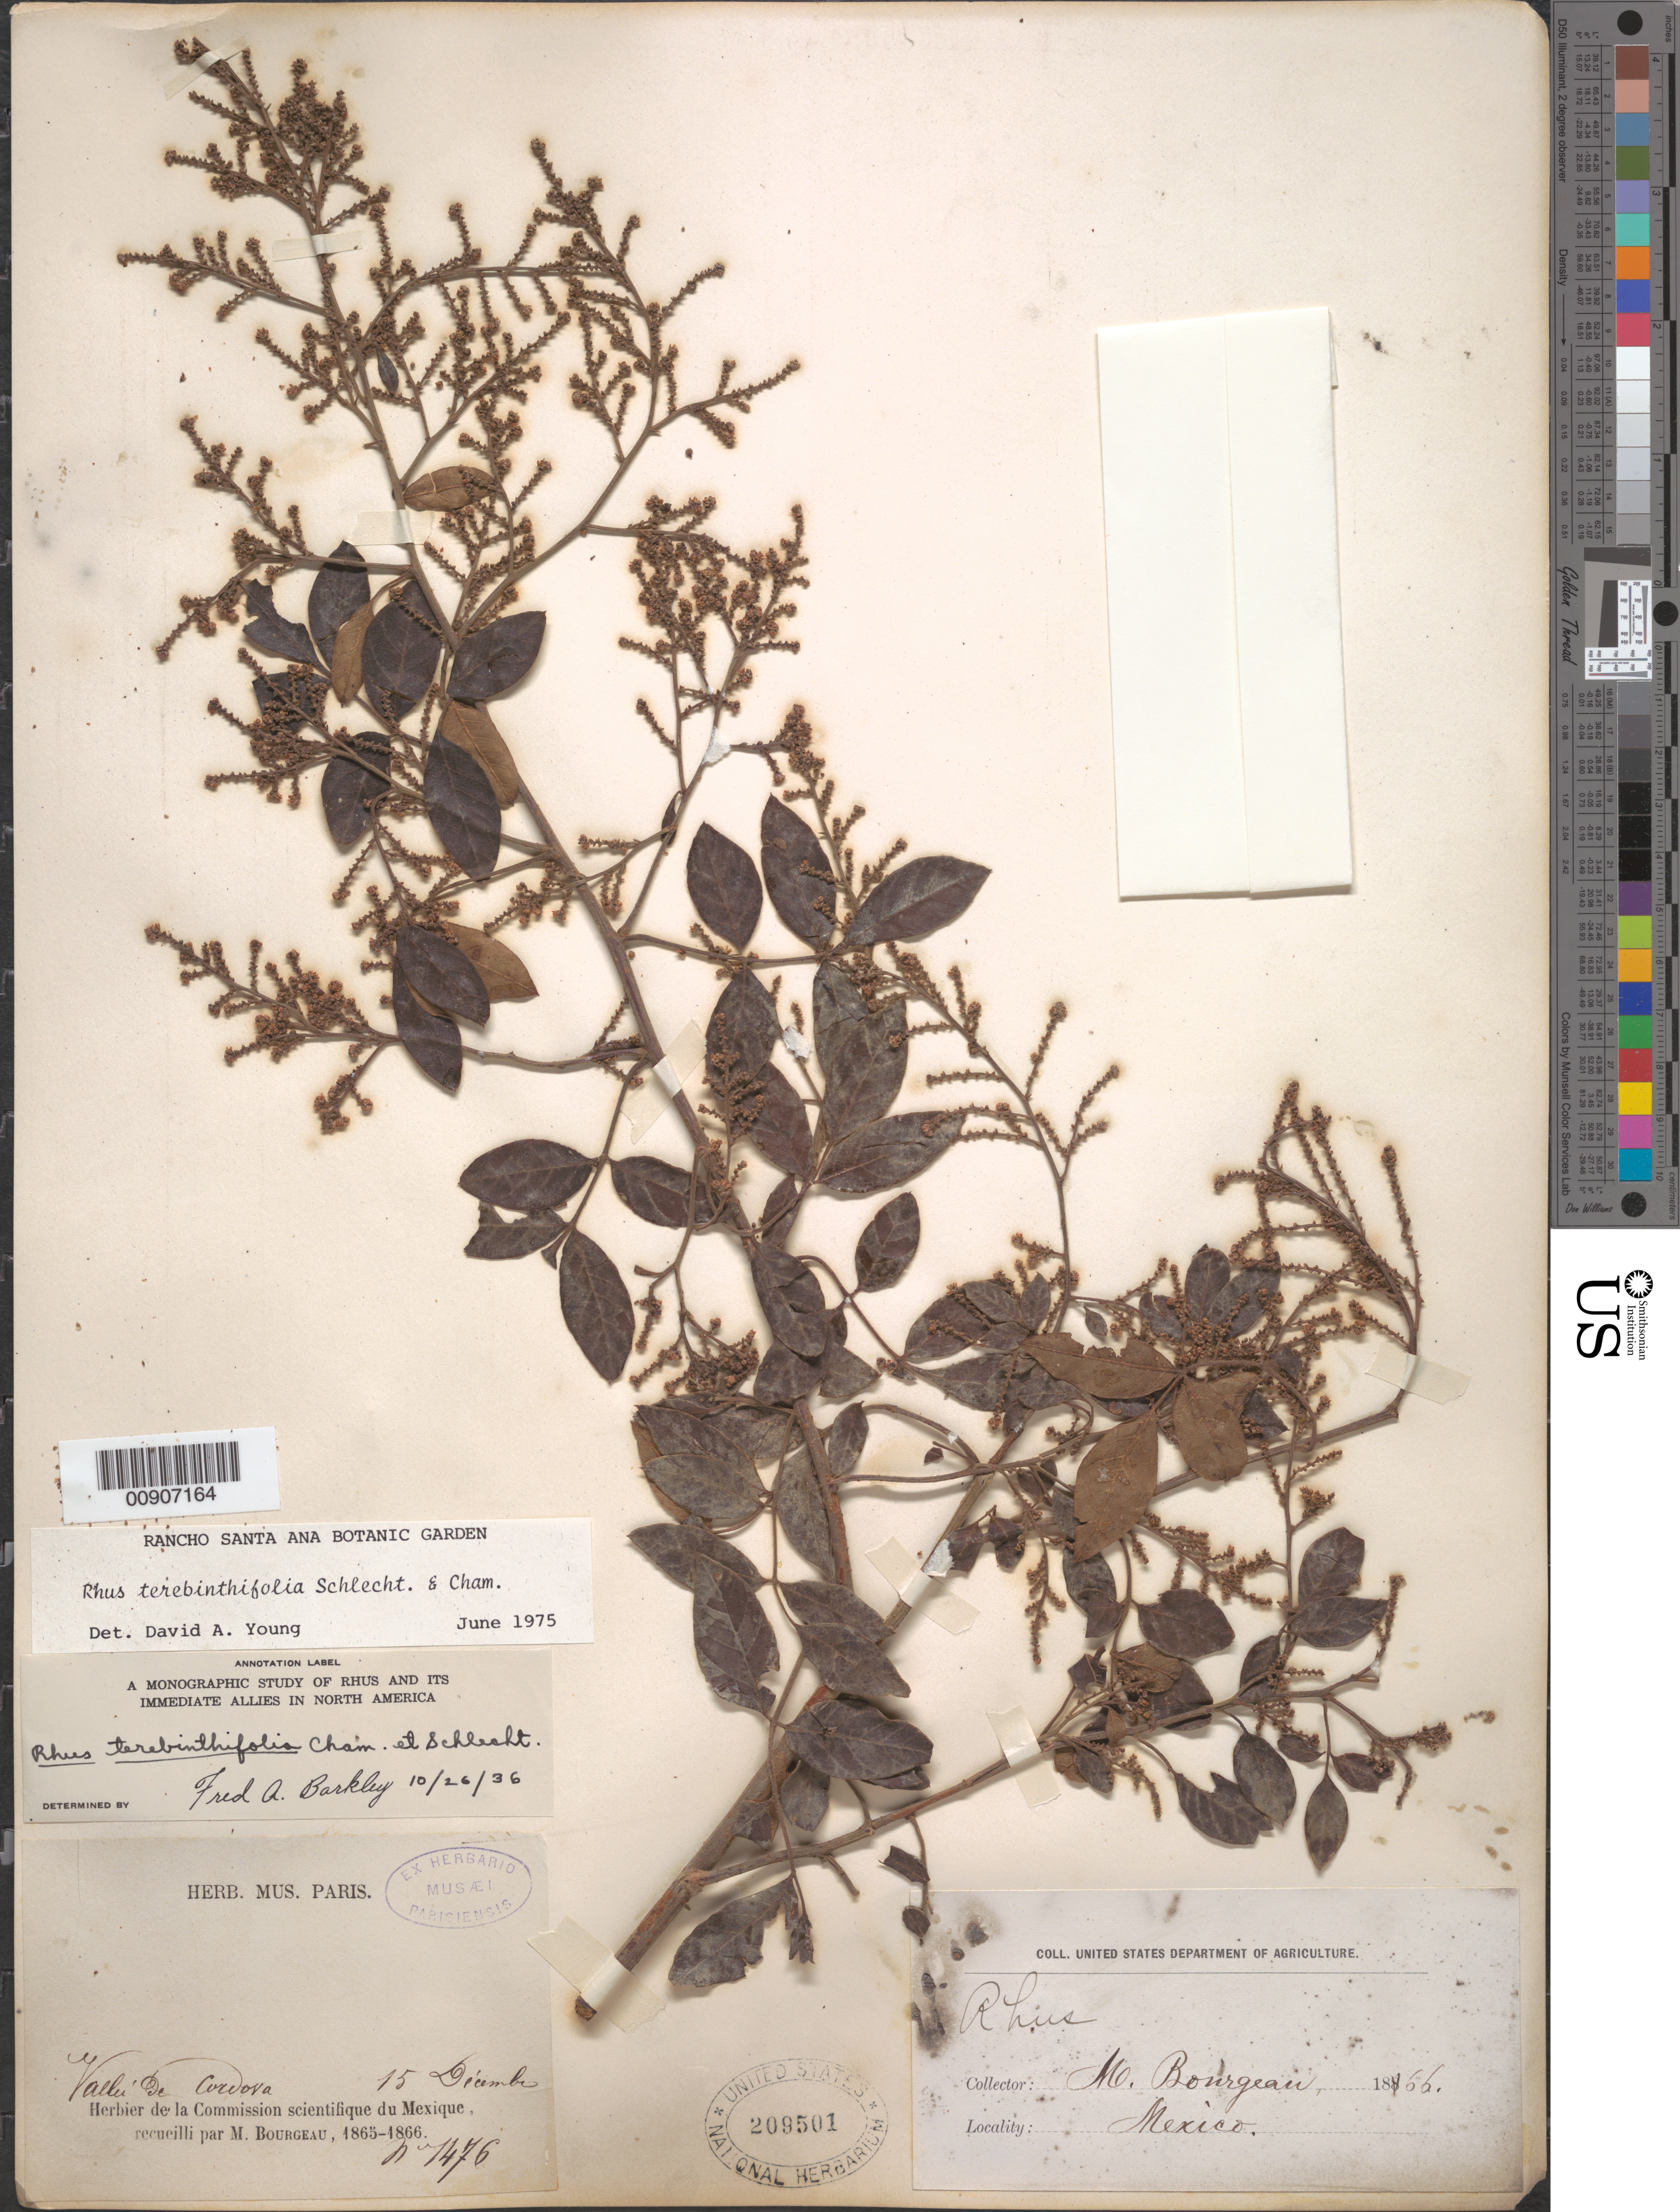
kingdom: Plantae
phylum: Tracheophyta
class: Magnoliopsida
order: Sapindales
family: Anacardiaceae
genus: Rhus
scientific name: Rhus terebinthifolia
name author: Schltdl. & Cham.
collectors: E. Bourgeau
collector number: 1476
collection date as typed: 15 Dec 1866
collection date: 1866-12-15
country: Mexico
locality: Valle de Cordova.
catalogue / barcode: US 209501